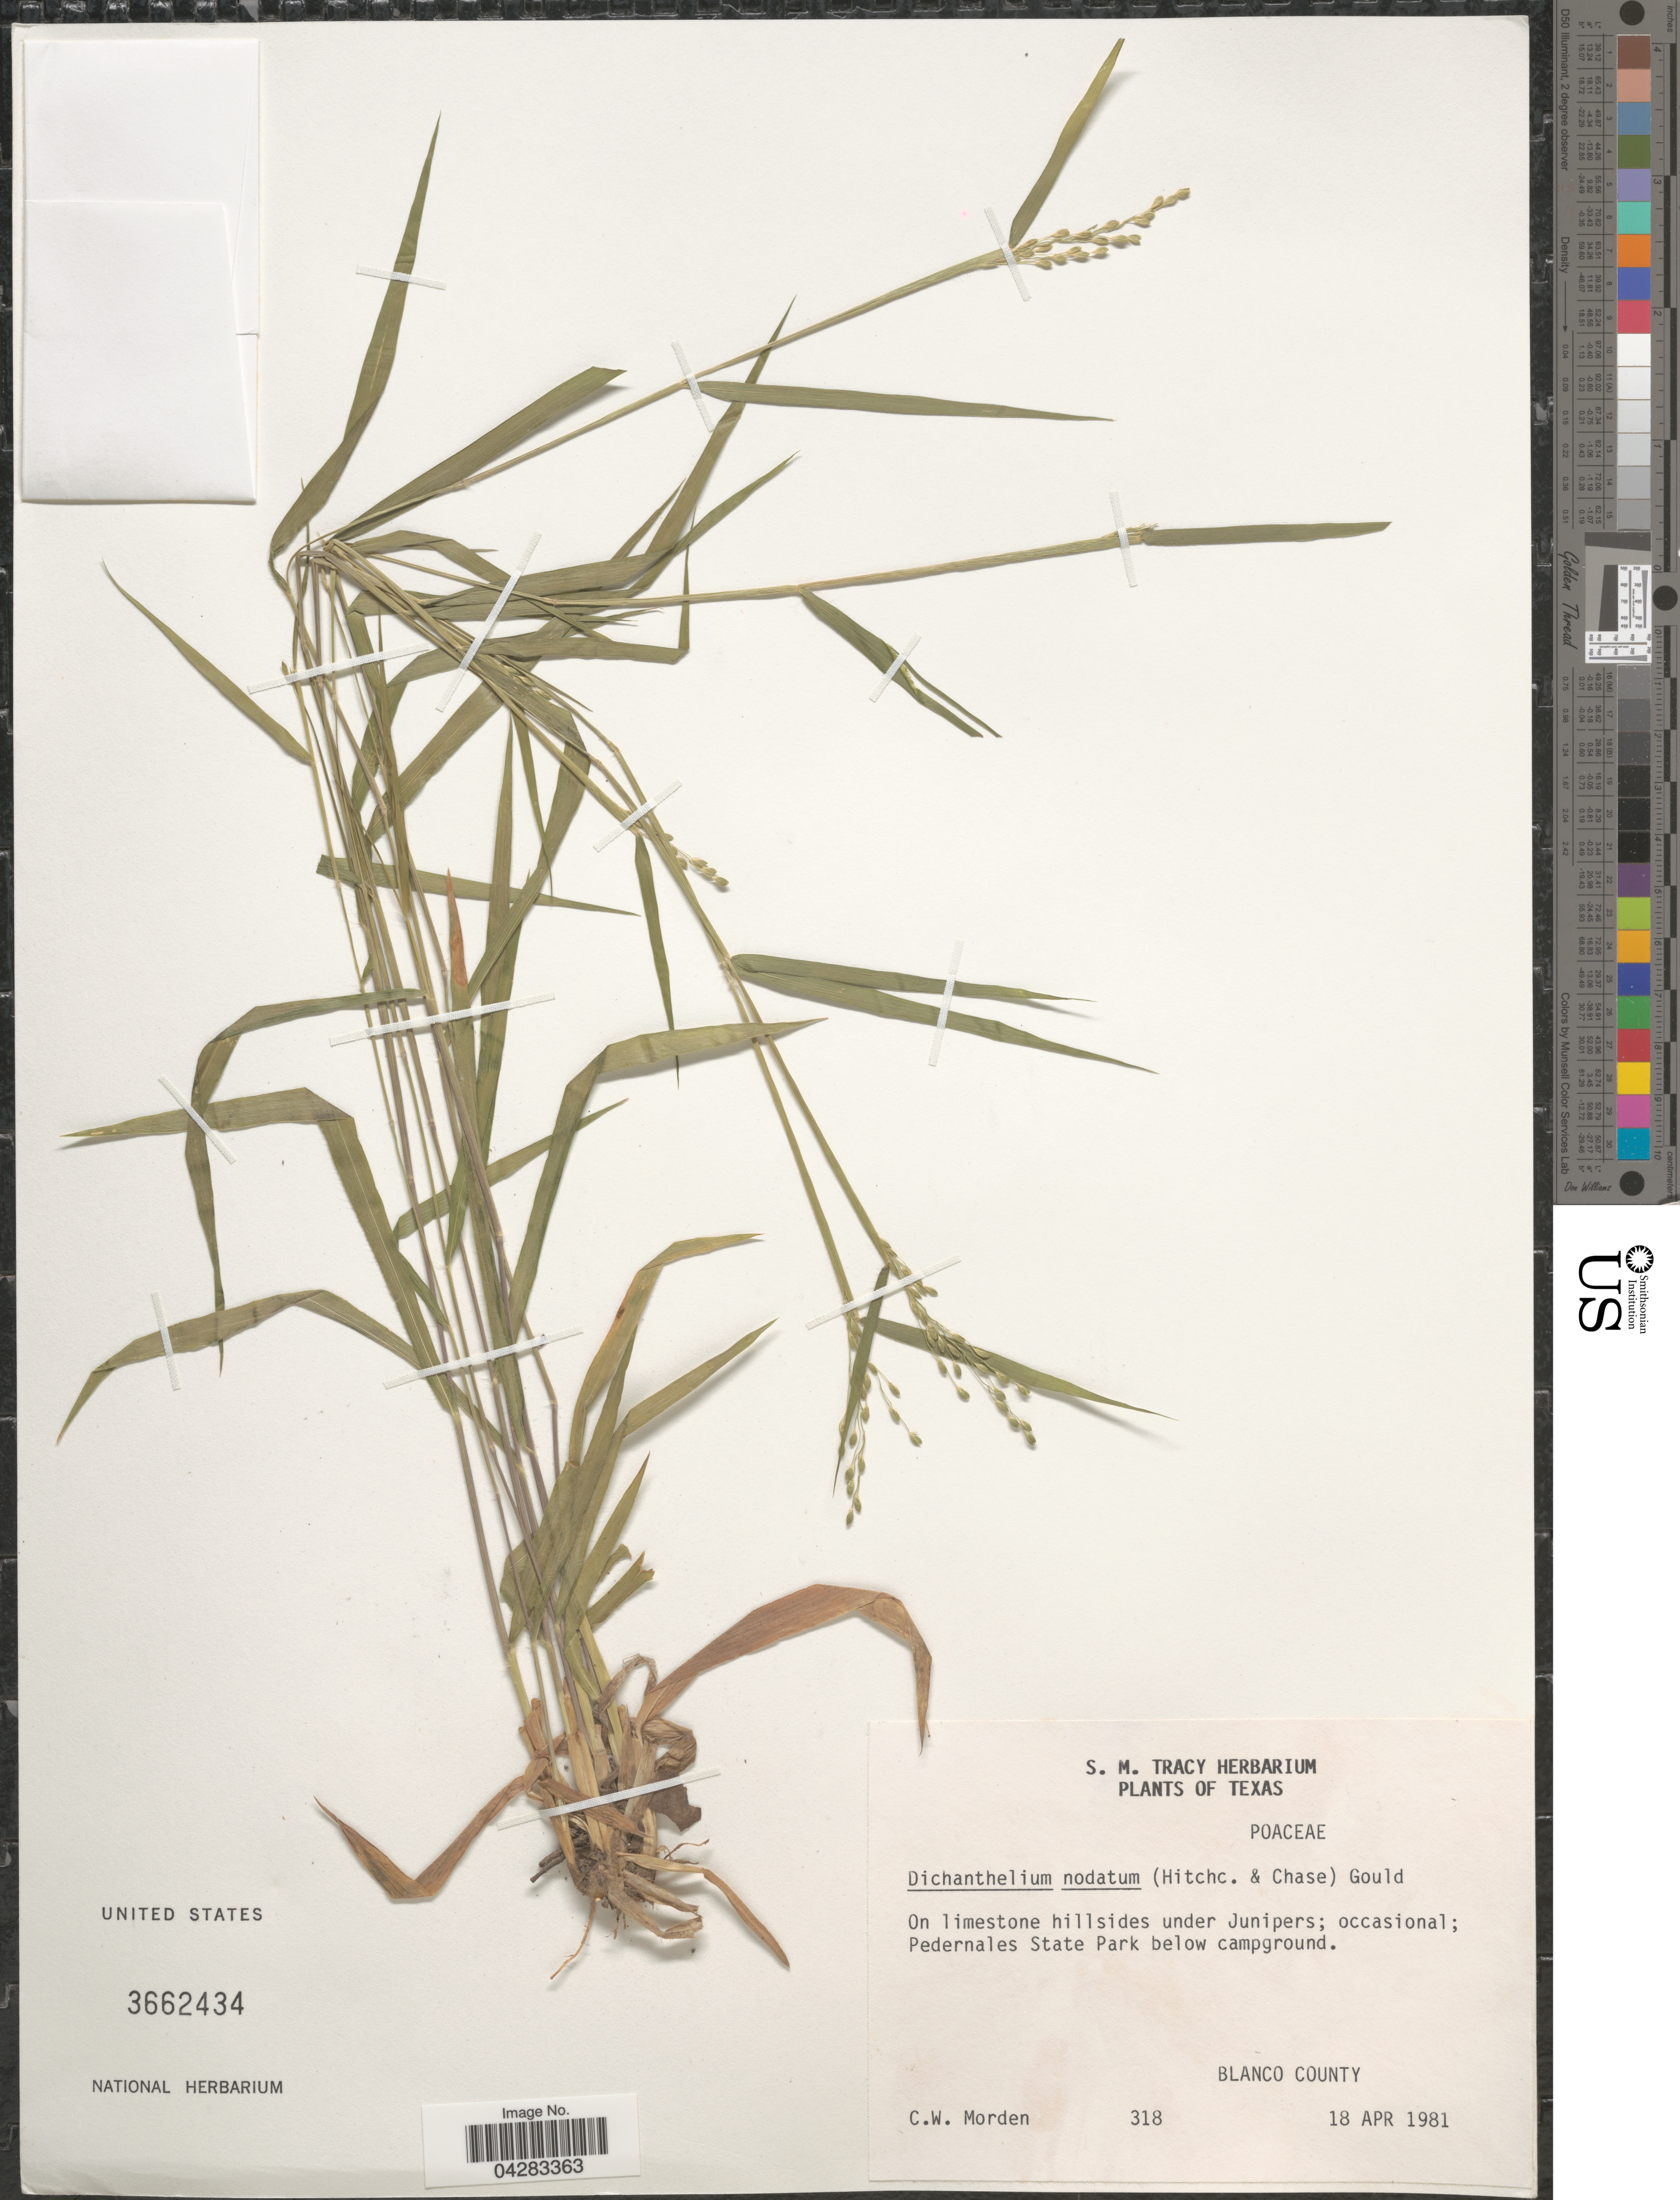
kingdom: Plantae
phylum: Tracheophyta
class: Liliopsida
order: Poales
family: Poaceae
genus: Dichanthelium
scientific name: Dichanthelium nodatum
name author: (Hitchc. & Chase) Gould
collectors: C. Morden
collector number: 318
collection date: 1981-04-18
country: United States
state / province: Texas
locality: On limestone hillsides under Junipers; occasional; Pedernales State Park below campground. Blanco County.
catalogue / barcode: US 3662434